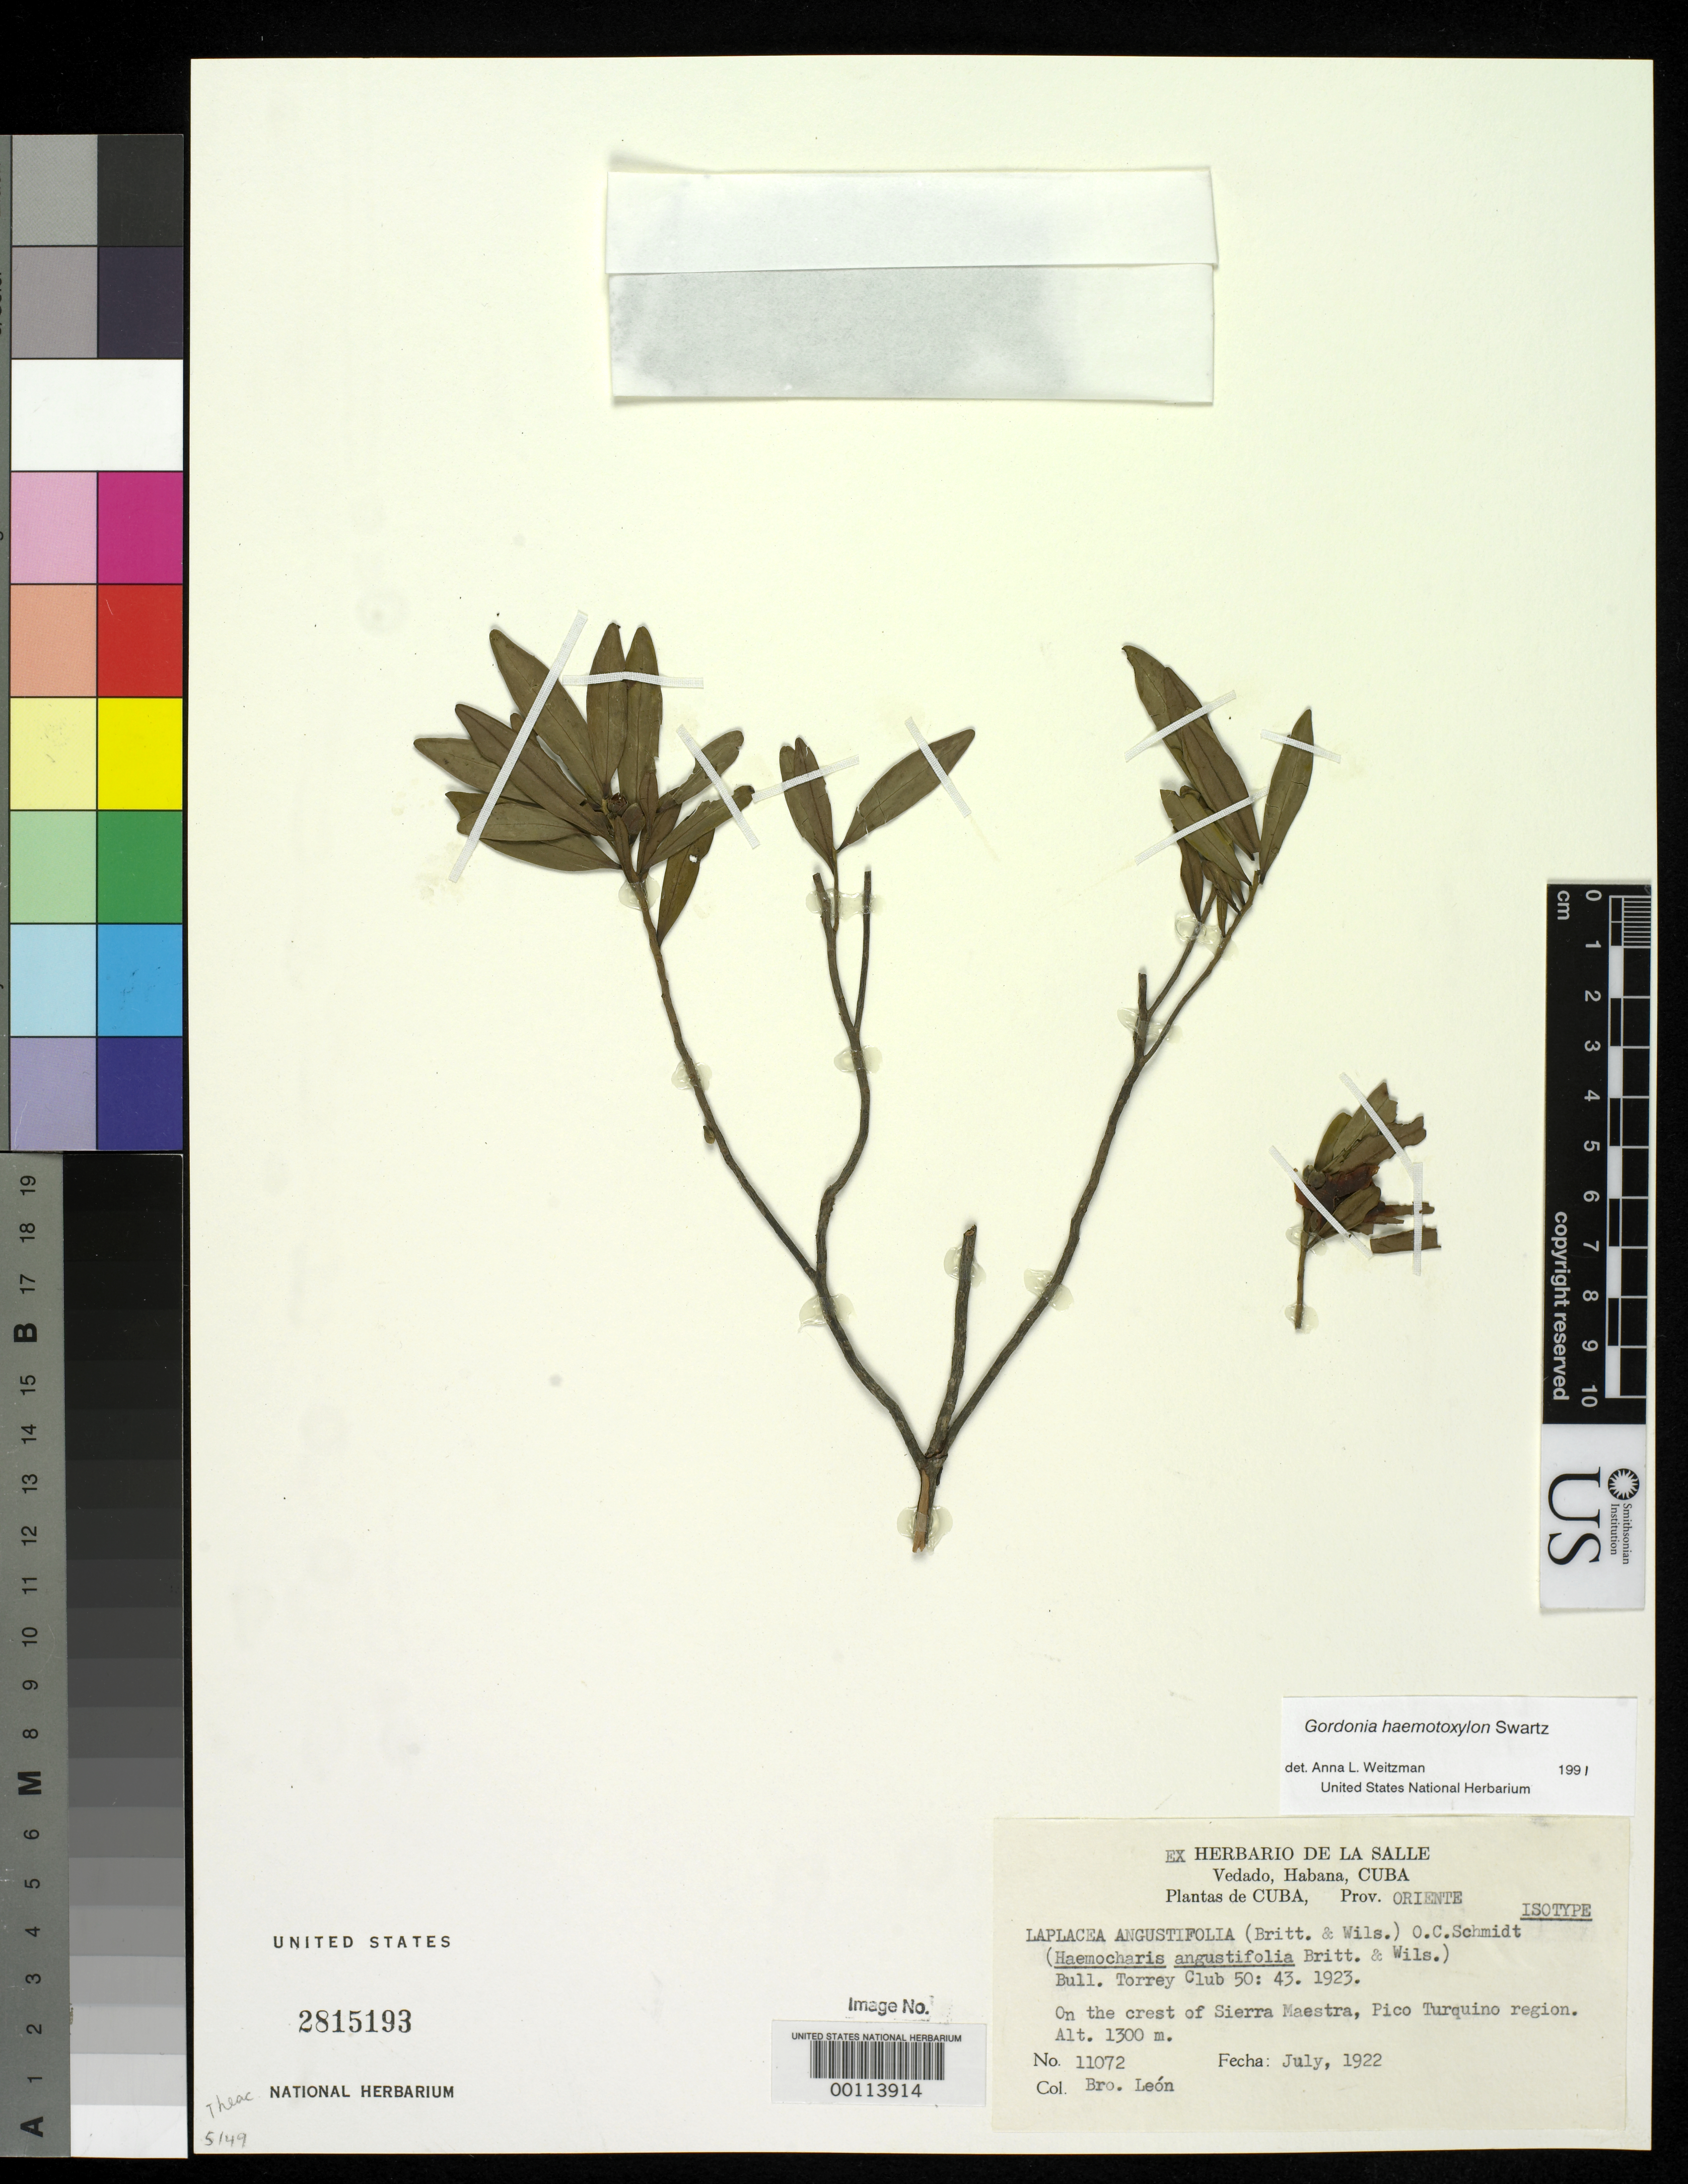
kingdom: Plantae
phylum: Tracheophyta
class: Magnoliopsida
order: Ericales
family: Theaceae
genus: Haemocharis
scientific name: Haemocharis angustifolia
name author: Britton & P. Wilson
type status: Isotype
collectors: Bro. León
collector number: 11072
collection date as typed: Jul 1922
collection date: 1922-07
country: Cuba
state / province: Oriente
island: Greater Antilles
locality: Sierra Maestra, Picoturquino region.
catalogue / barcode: US 2815193